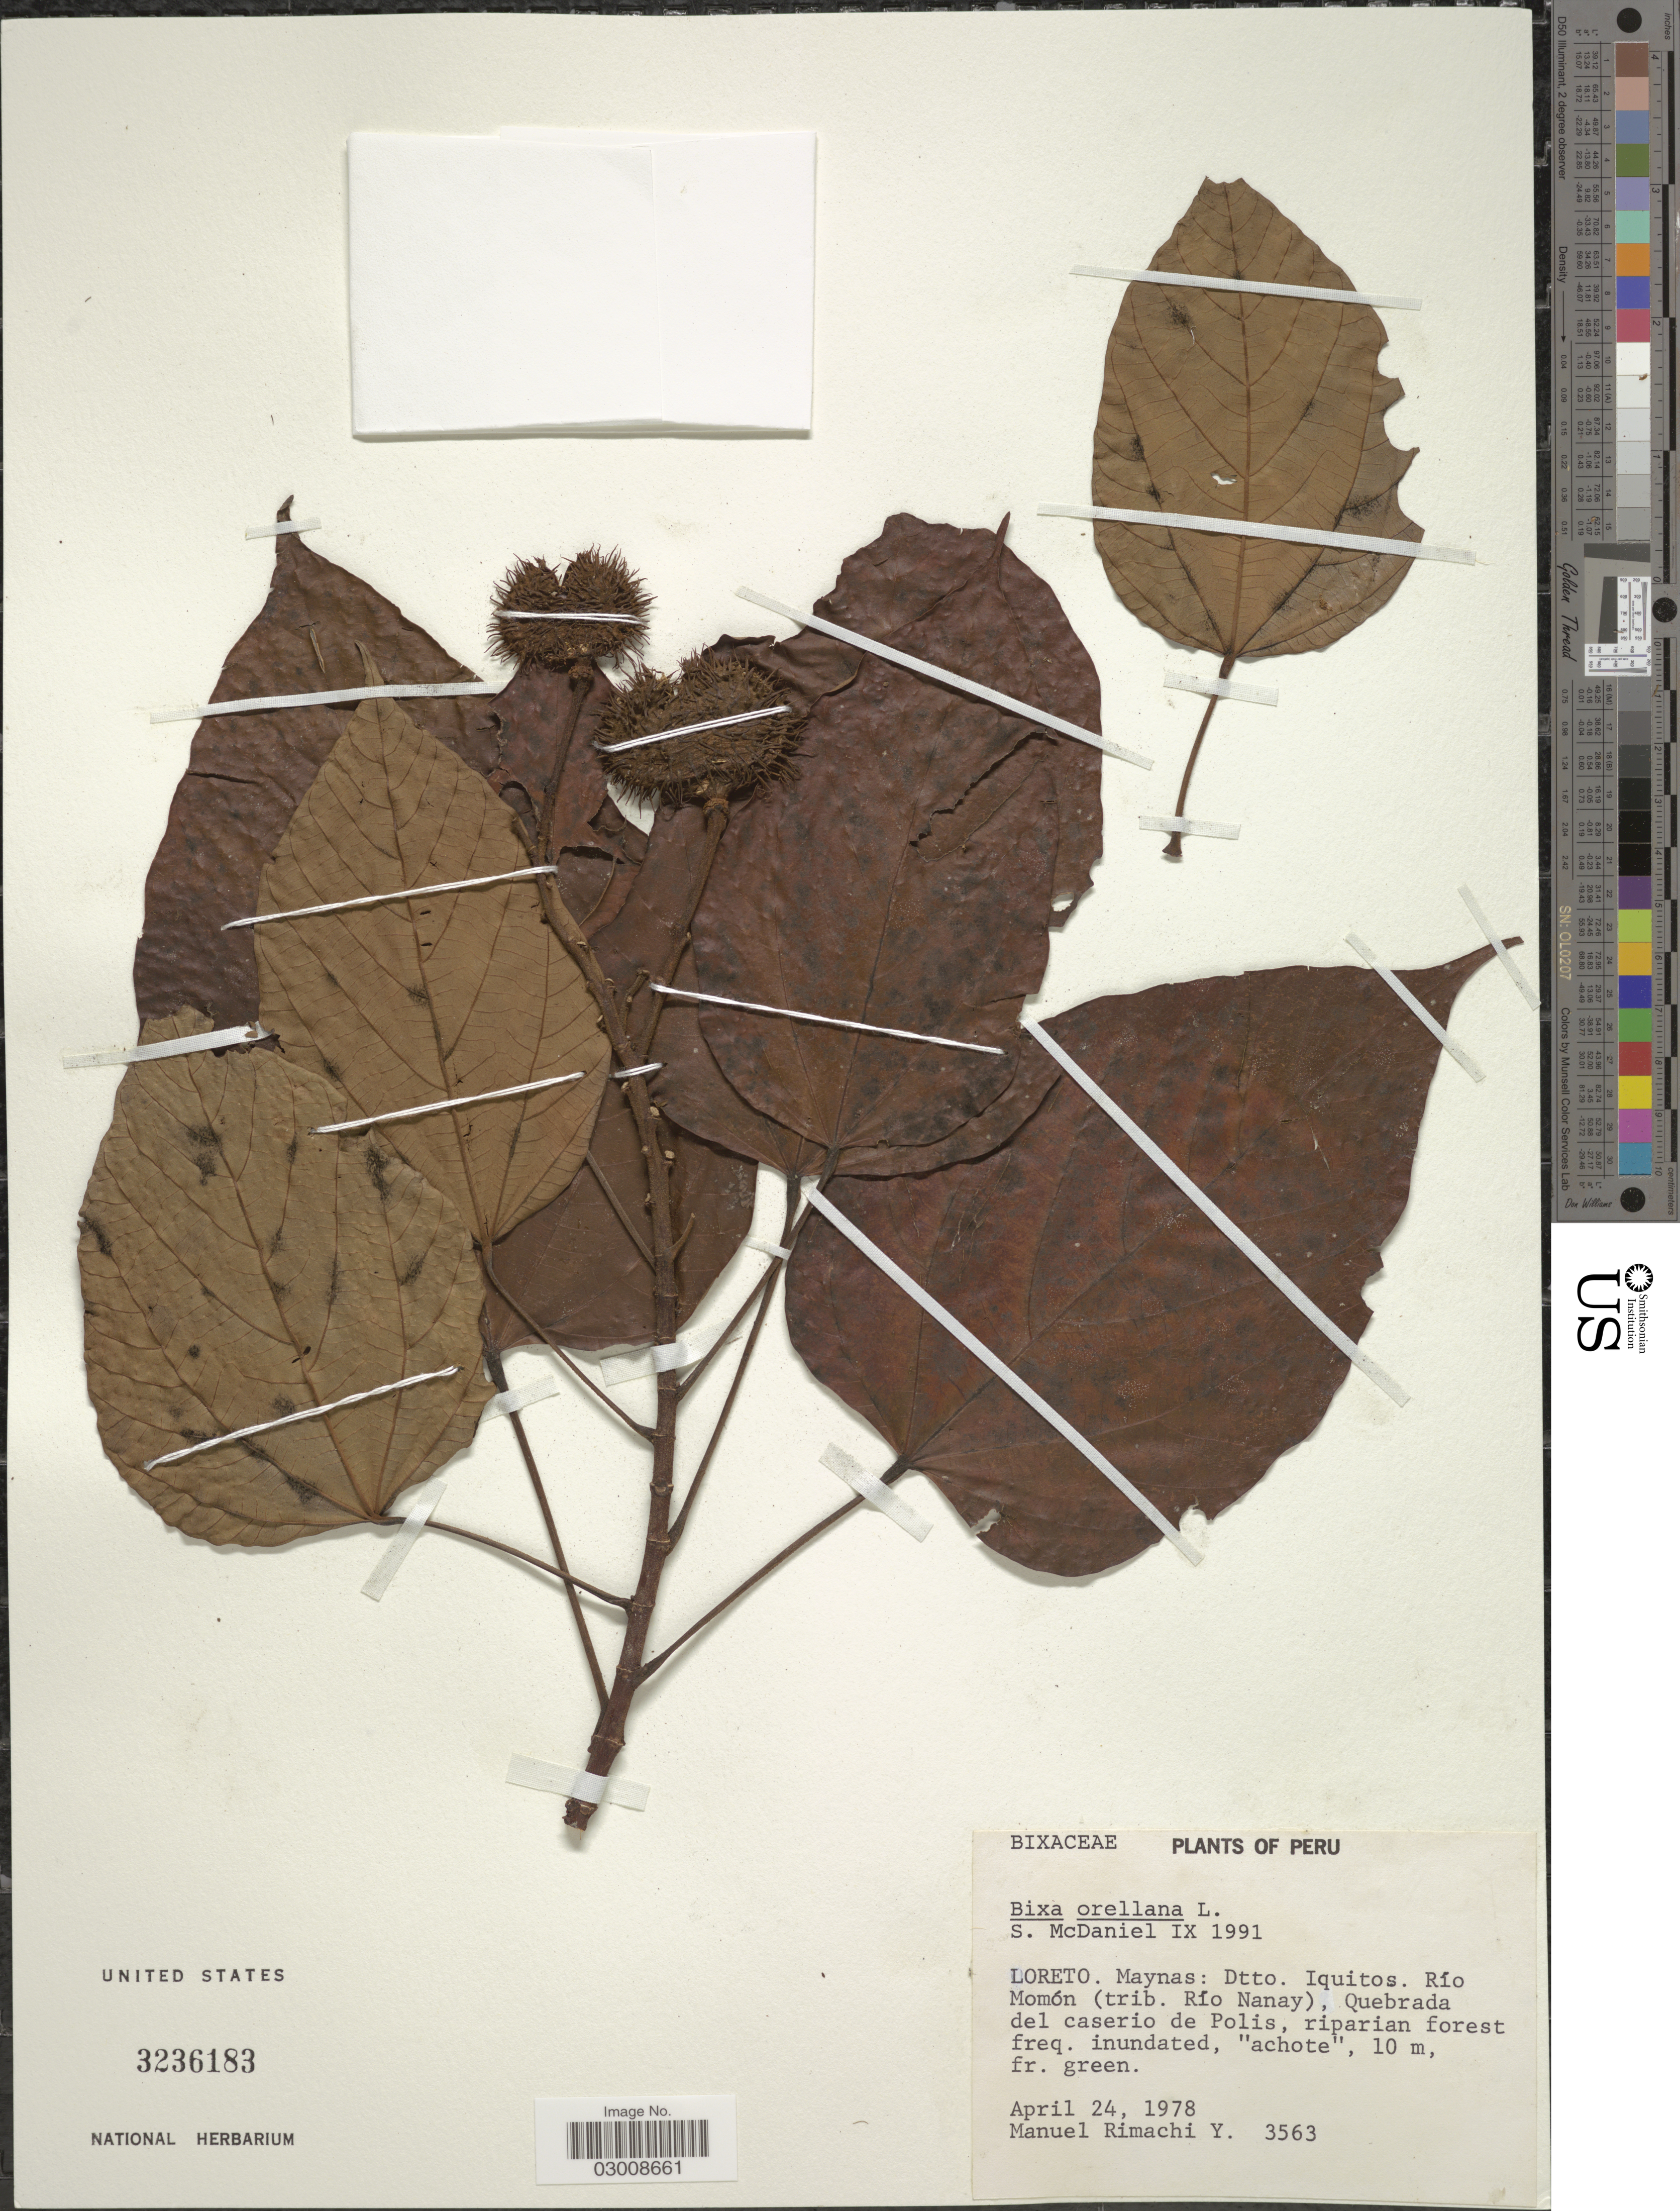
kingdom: Plantae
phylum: Tracheophyta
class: Magnoliopsida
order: Malvales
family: Bixaceae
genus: Bixa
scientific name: Bixa orellana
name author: L.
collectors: M. Rimachi Y.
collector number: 3563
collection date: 1978-04-24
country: Peru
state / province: Loreto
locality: Maynas: Dtto. Iquitos, Río Momón (trib. Río Nanay), Quebrada del caserio de Polis, riparian forest freq. inundated.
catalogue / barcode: US 3236183